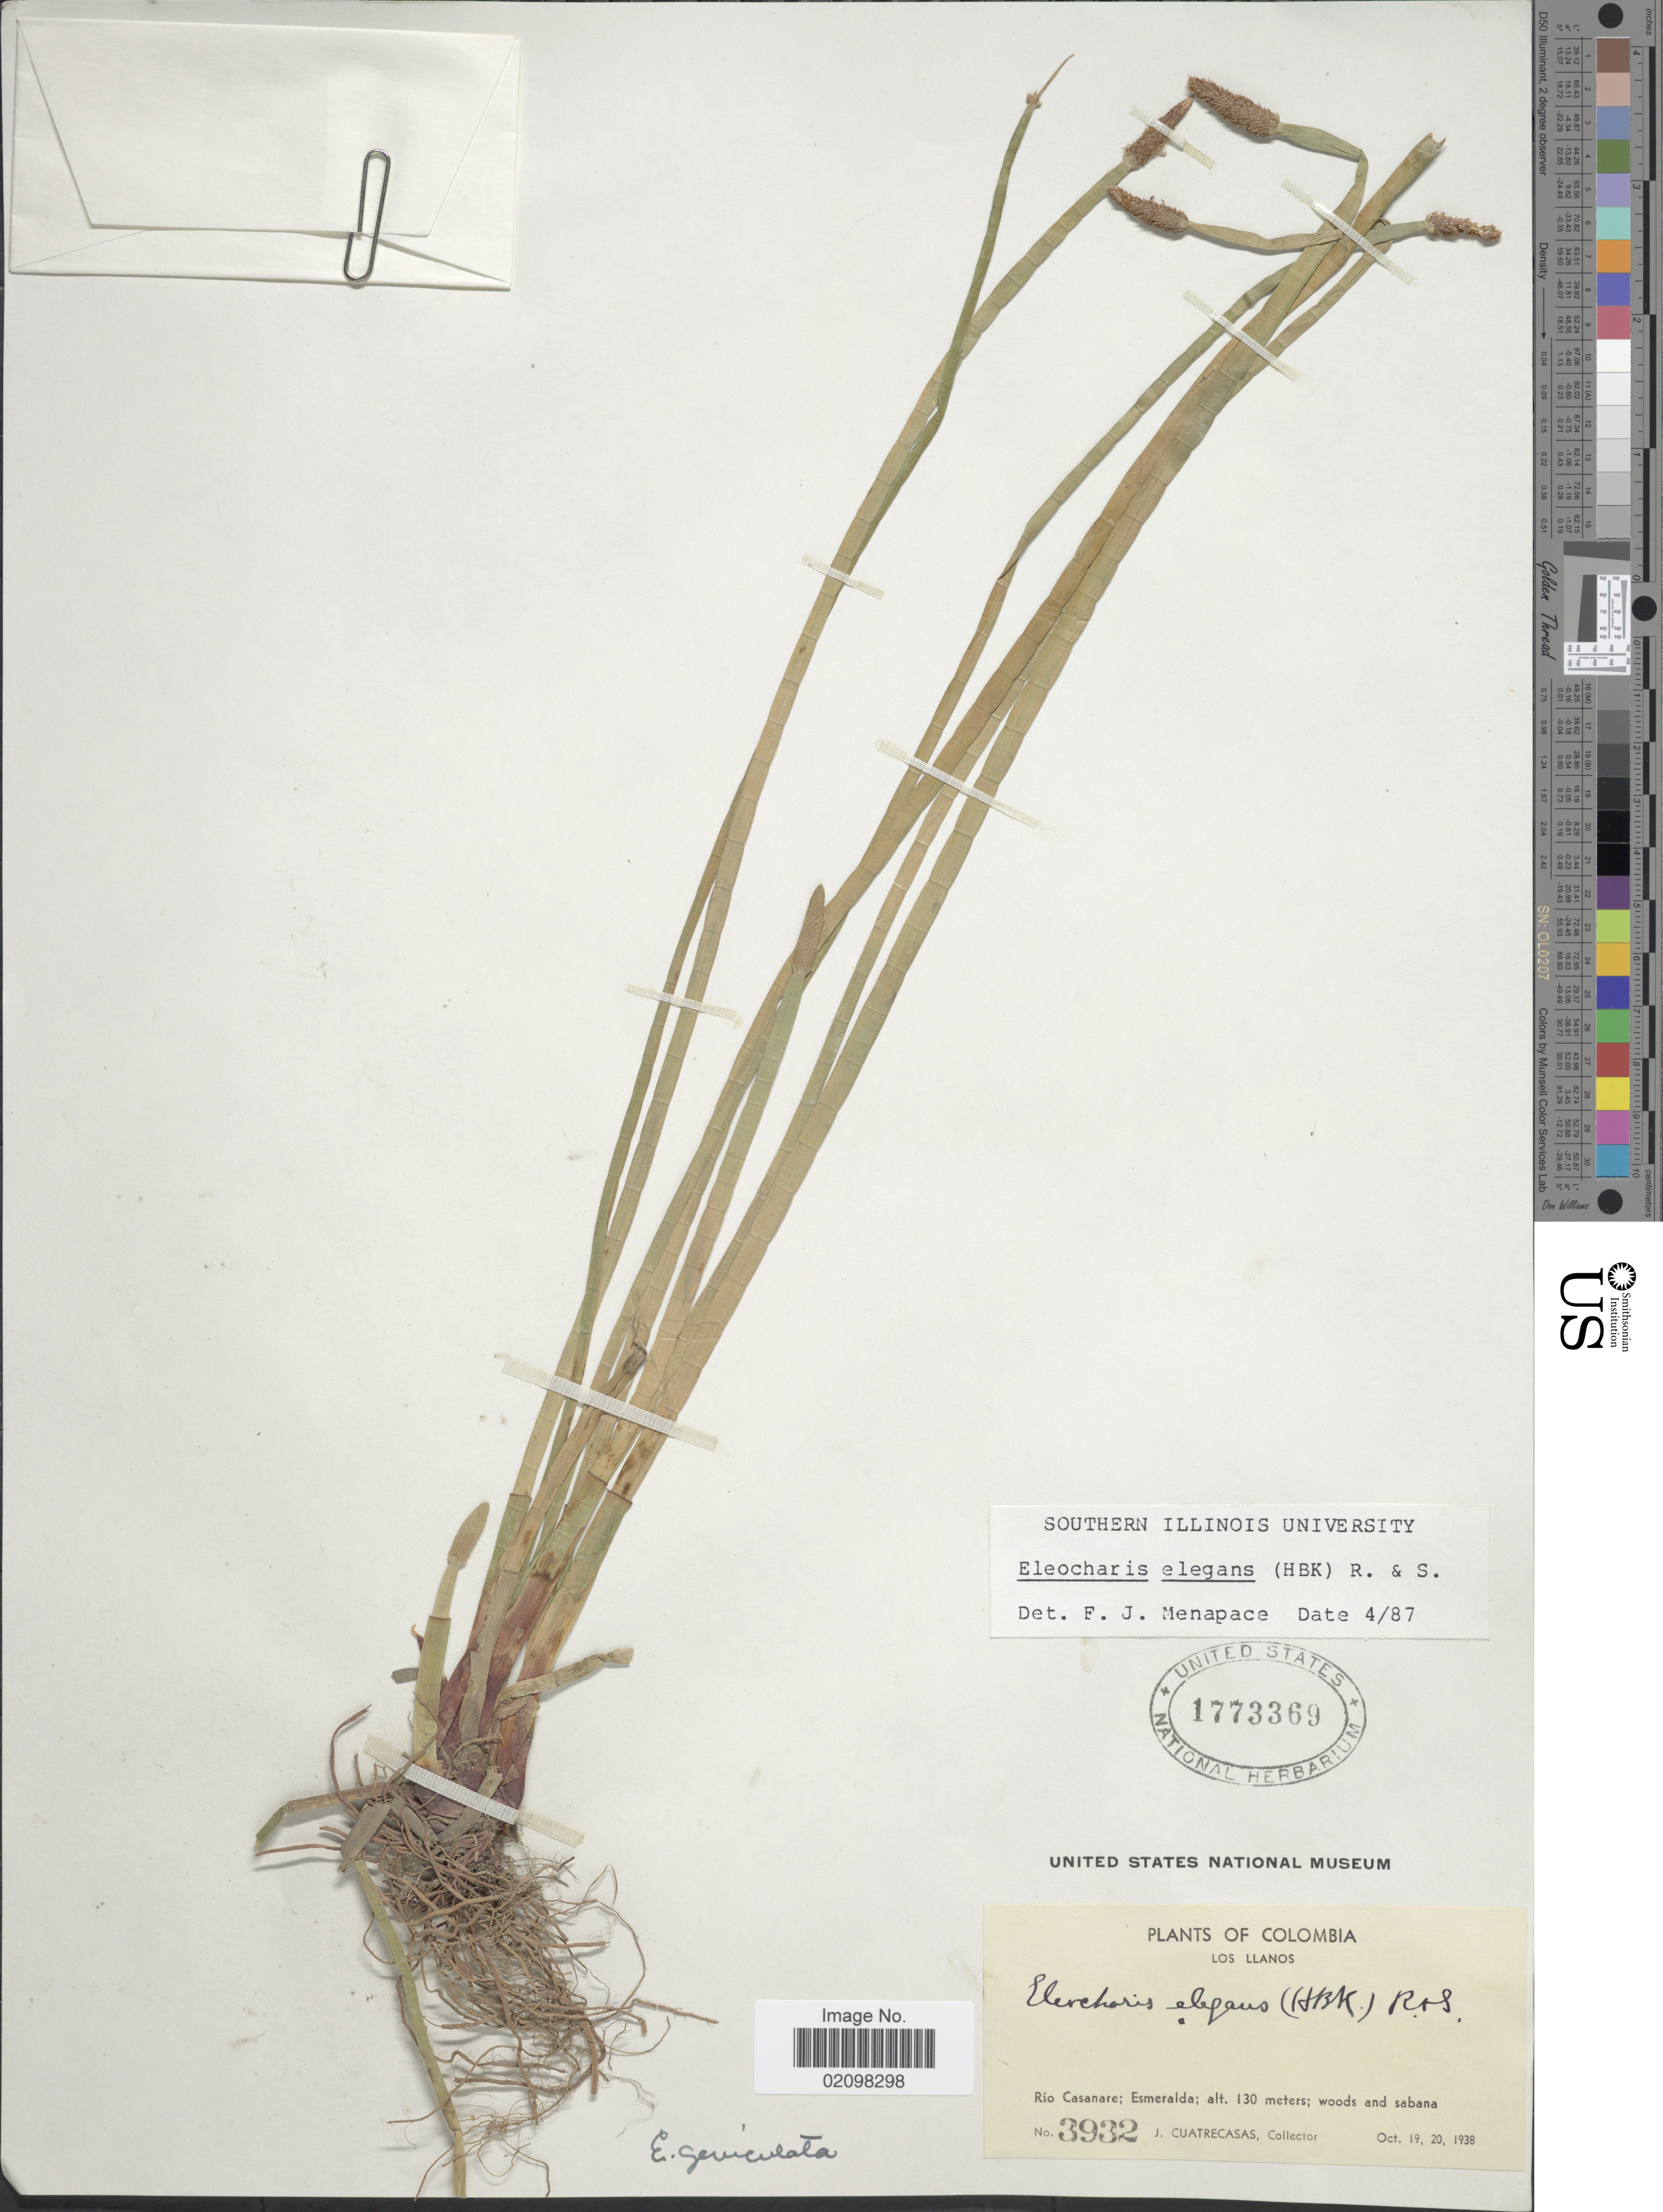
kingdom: Plantae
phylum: Tracheophyta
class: Liliopsida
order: Poales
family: Cyperaceae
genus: Eleocharis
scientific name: Eleocharis elegans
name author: (Kunth) Roem. & Schult.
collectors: J. Cuatrecasas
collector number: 3932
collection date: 1938-10-19/1938-10-20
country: Colombia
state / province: Casanare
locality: Los Llanos. Río Casanare; Esmeralda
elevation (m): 130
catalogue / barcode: US 1773369